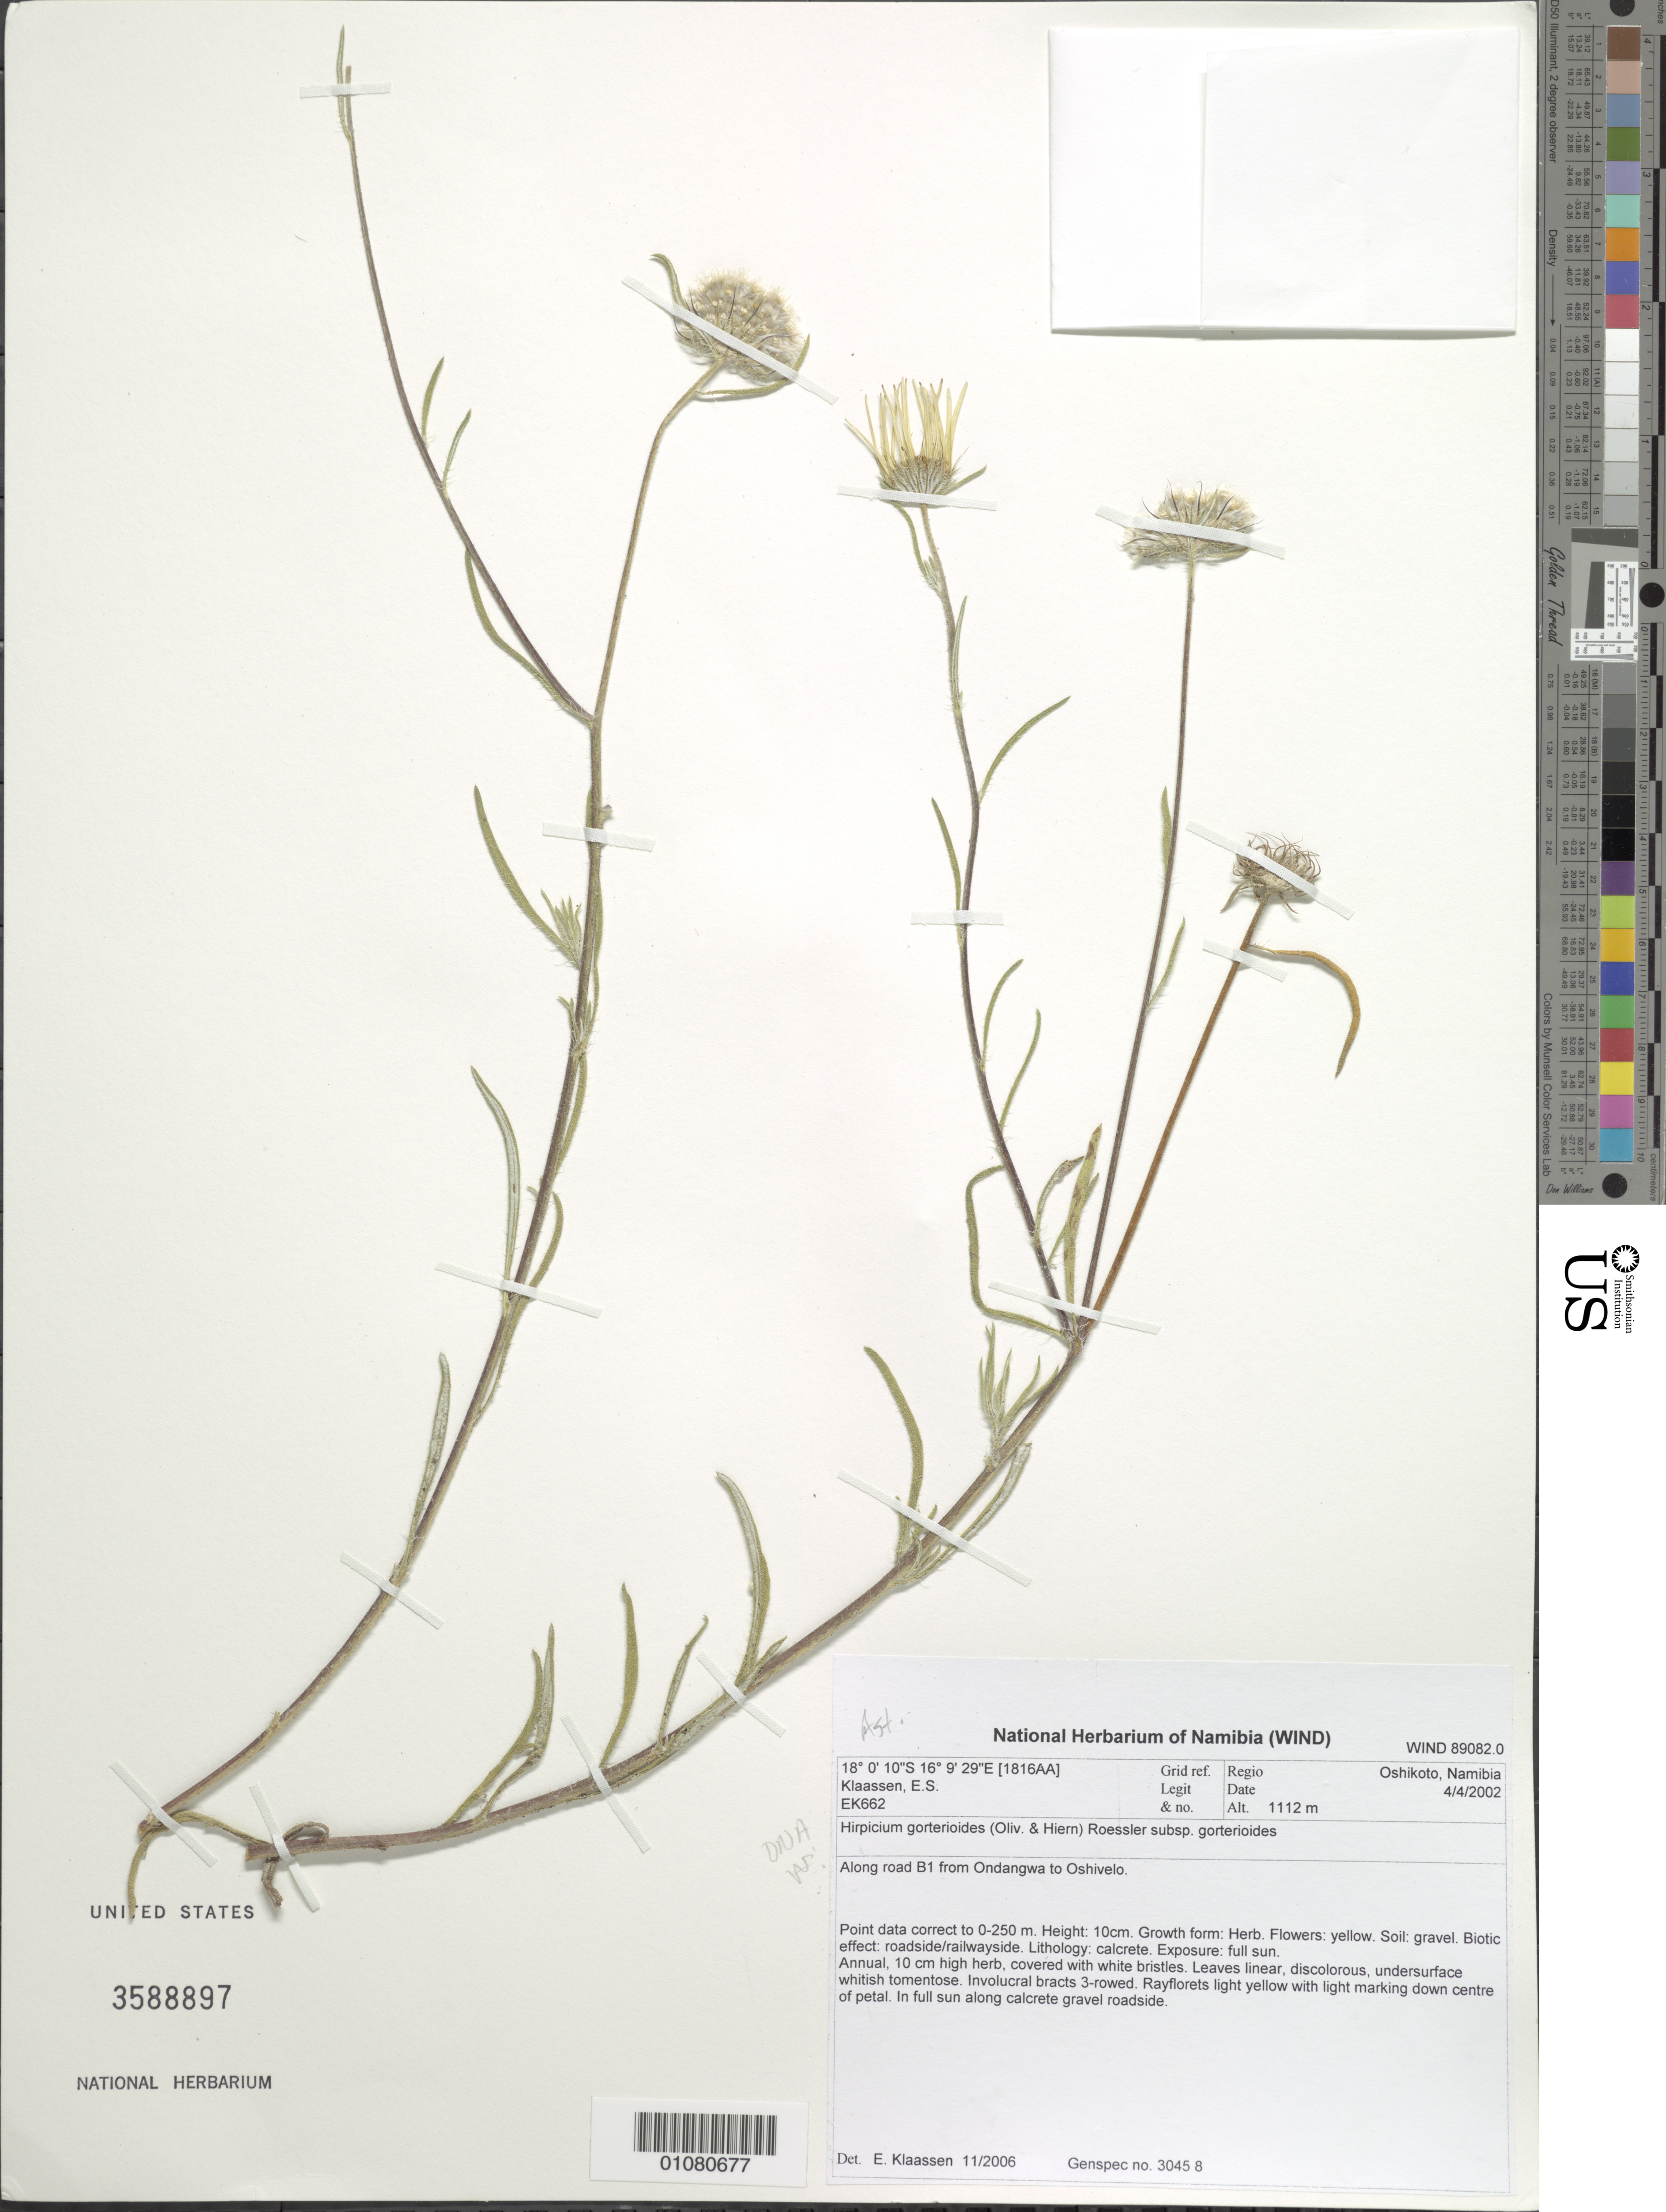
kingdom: Plantae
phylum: Tracheophyta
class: Magnoliopsida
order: Asterales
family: Asteraceae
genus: Hirpicium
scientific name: Hirpicium gorterioides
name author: (Oliv. & Hiern) Roessler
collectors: E. S. Klaassen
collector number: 662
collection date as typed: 4 March 2002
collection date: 2002-03-04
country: Namibia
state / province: Oshikoto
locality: Ondangwa to Oshivelo, along road B1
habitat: Soil gravel. Roadside / railwayside. Lithology calcrete. Full sun. In full sun along calcrete gravel roadside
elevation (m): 1112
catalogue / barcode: US 3588897